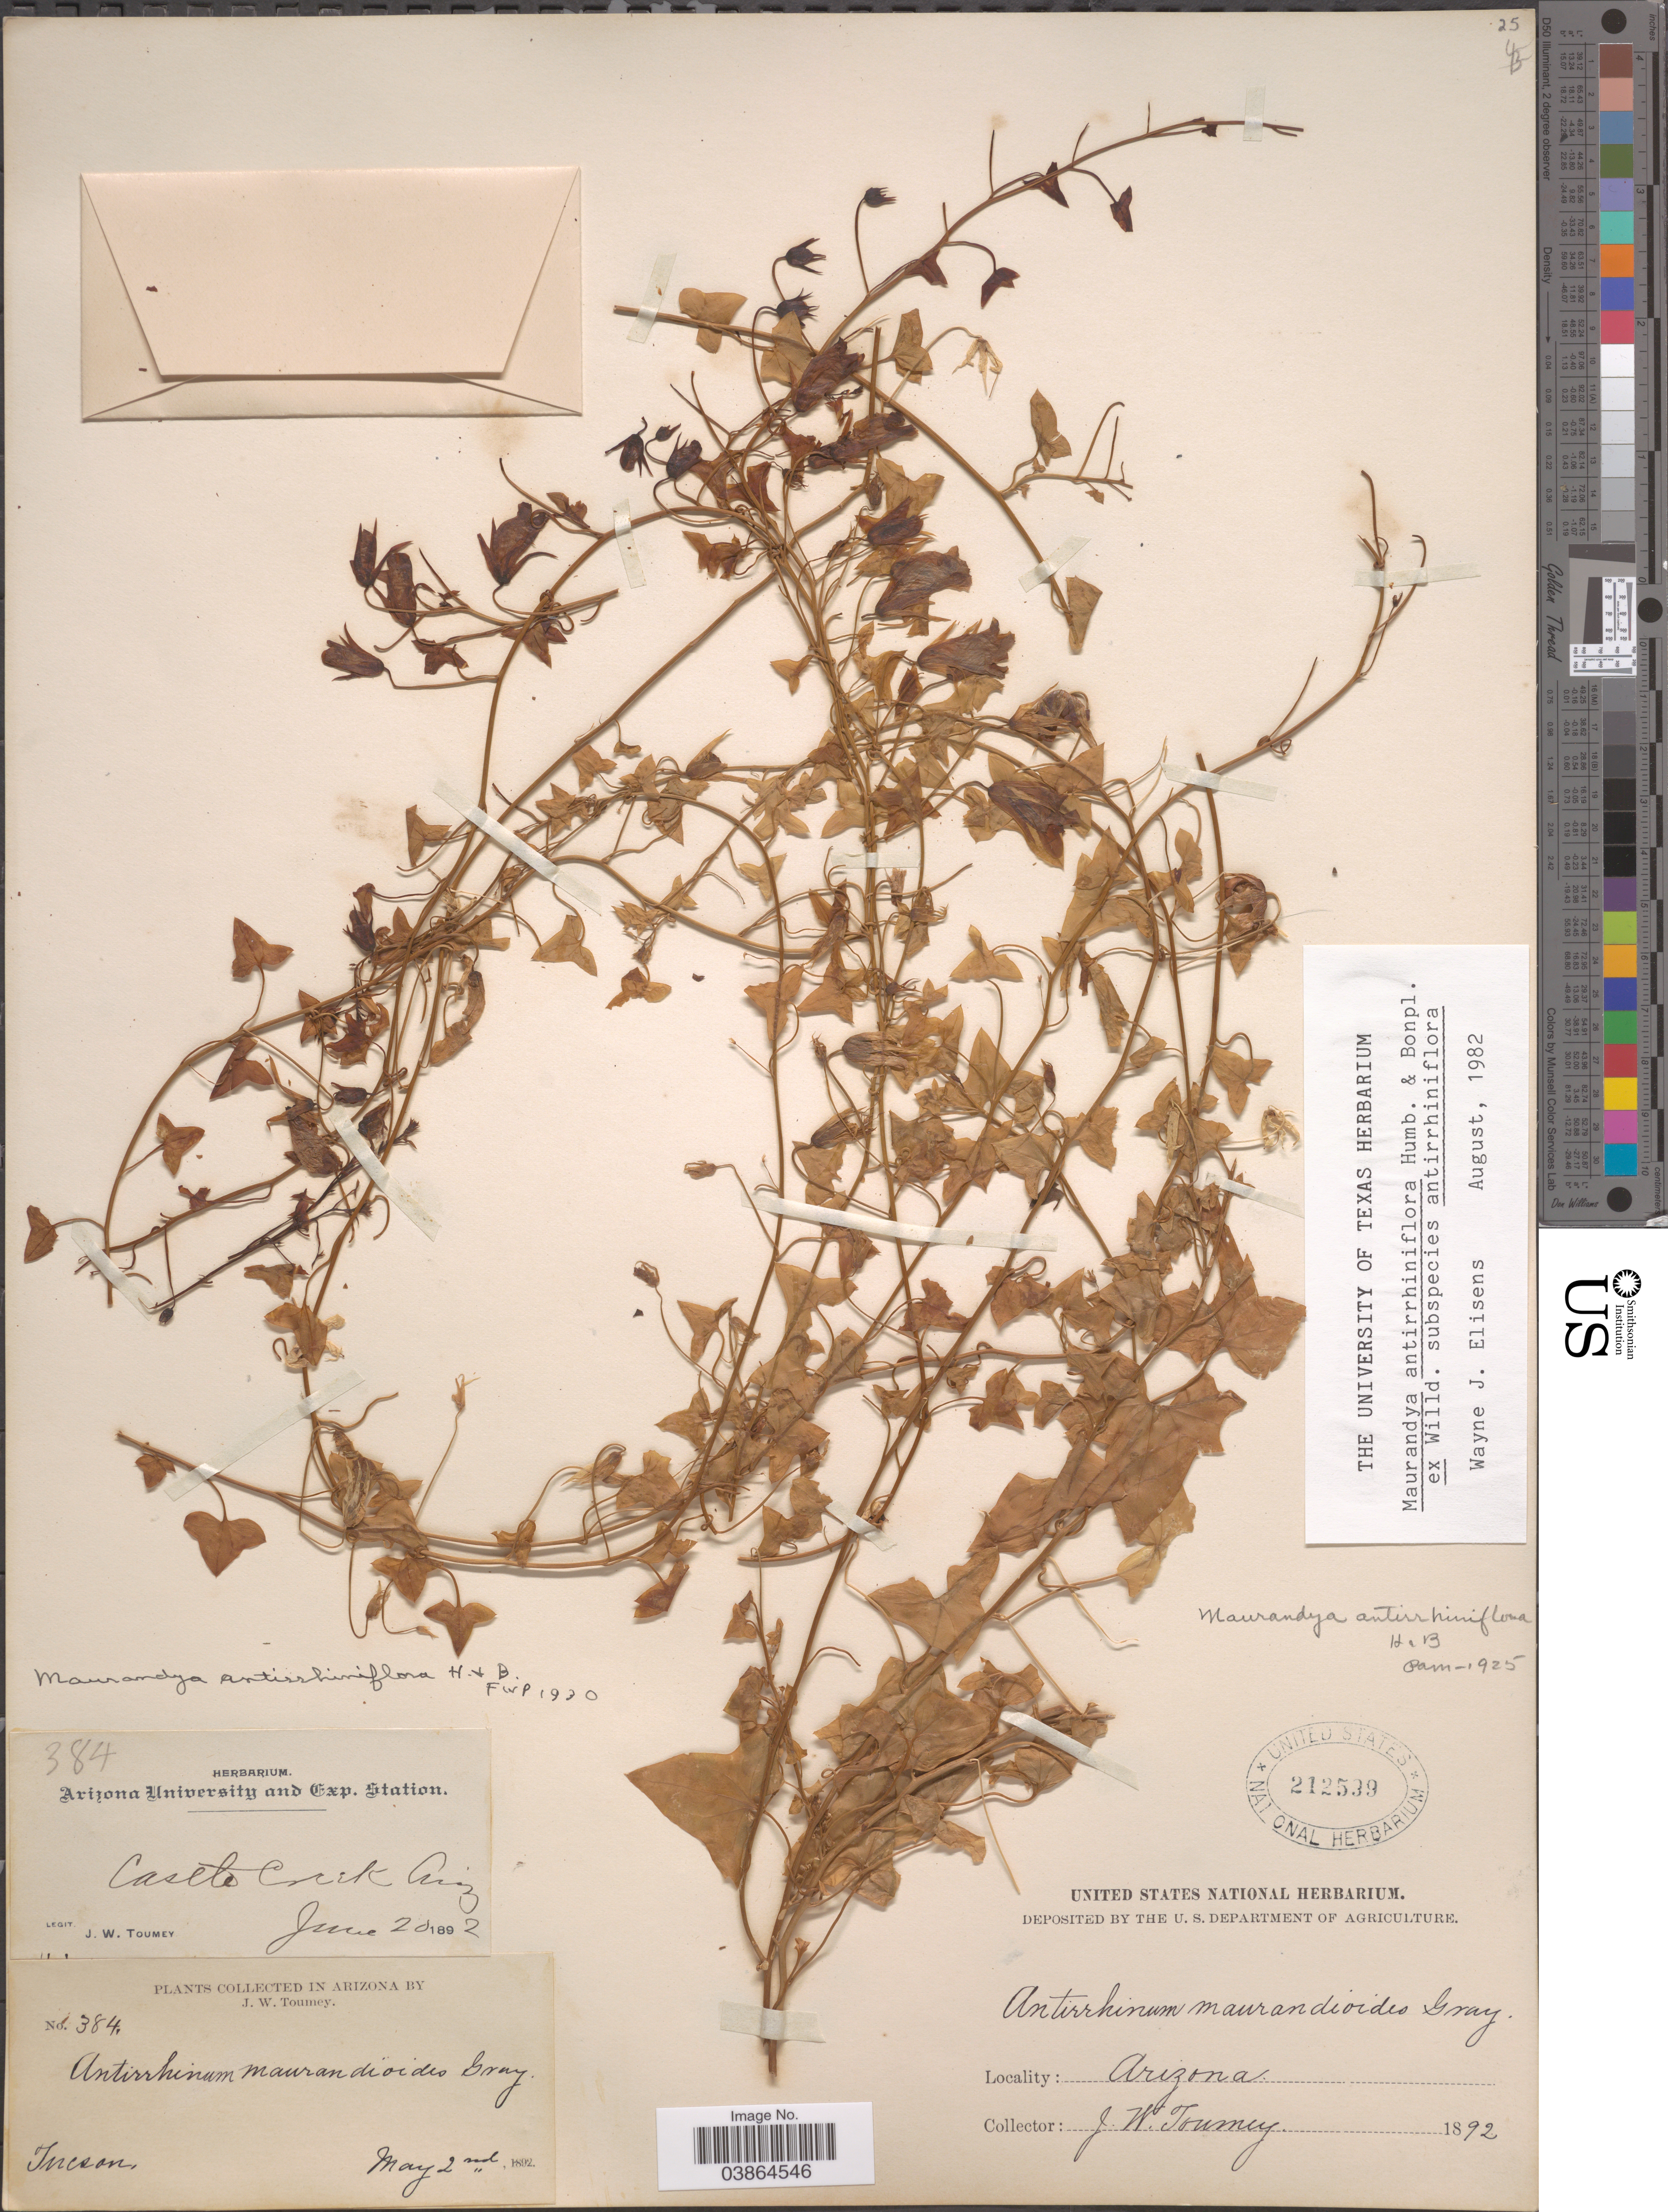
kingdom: Plantae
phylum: Tracheophyta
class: Magnoliopsida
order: Lamiales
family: Plantaginaceae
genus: Maurandya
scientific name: Maurandya antirrhiniflora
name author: Humb. & Bonpl. ex Willd.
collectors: J. W. Toumey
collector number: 384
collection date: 1892-05-02/1892-06-20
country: United States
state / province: Arizona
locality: Castle Creek. Tucson.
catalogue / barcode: US 212599